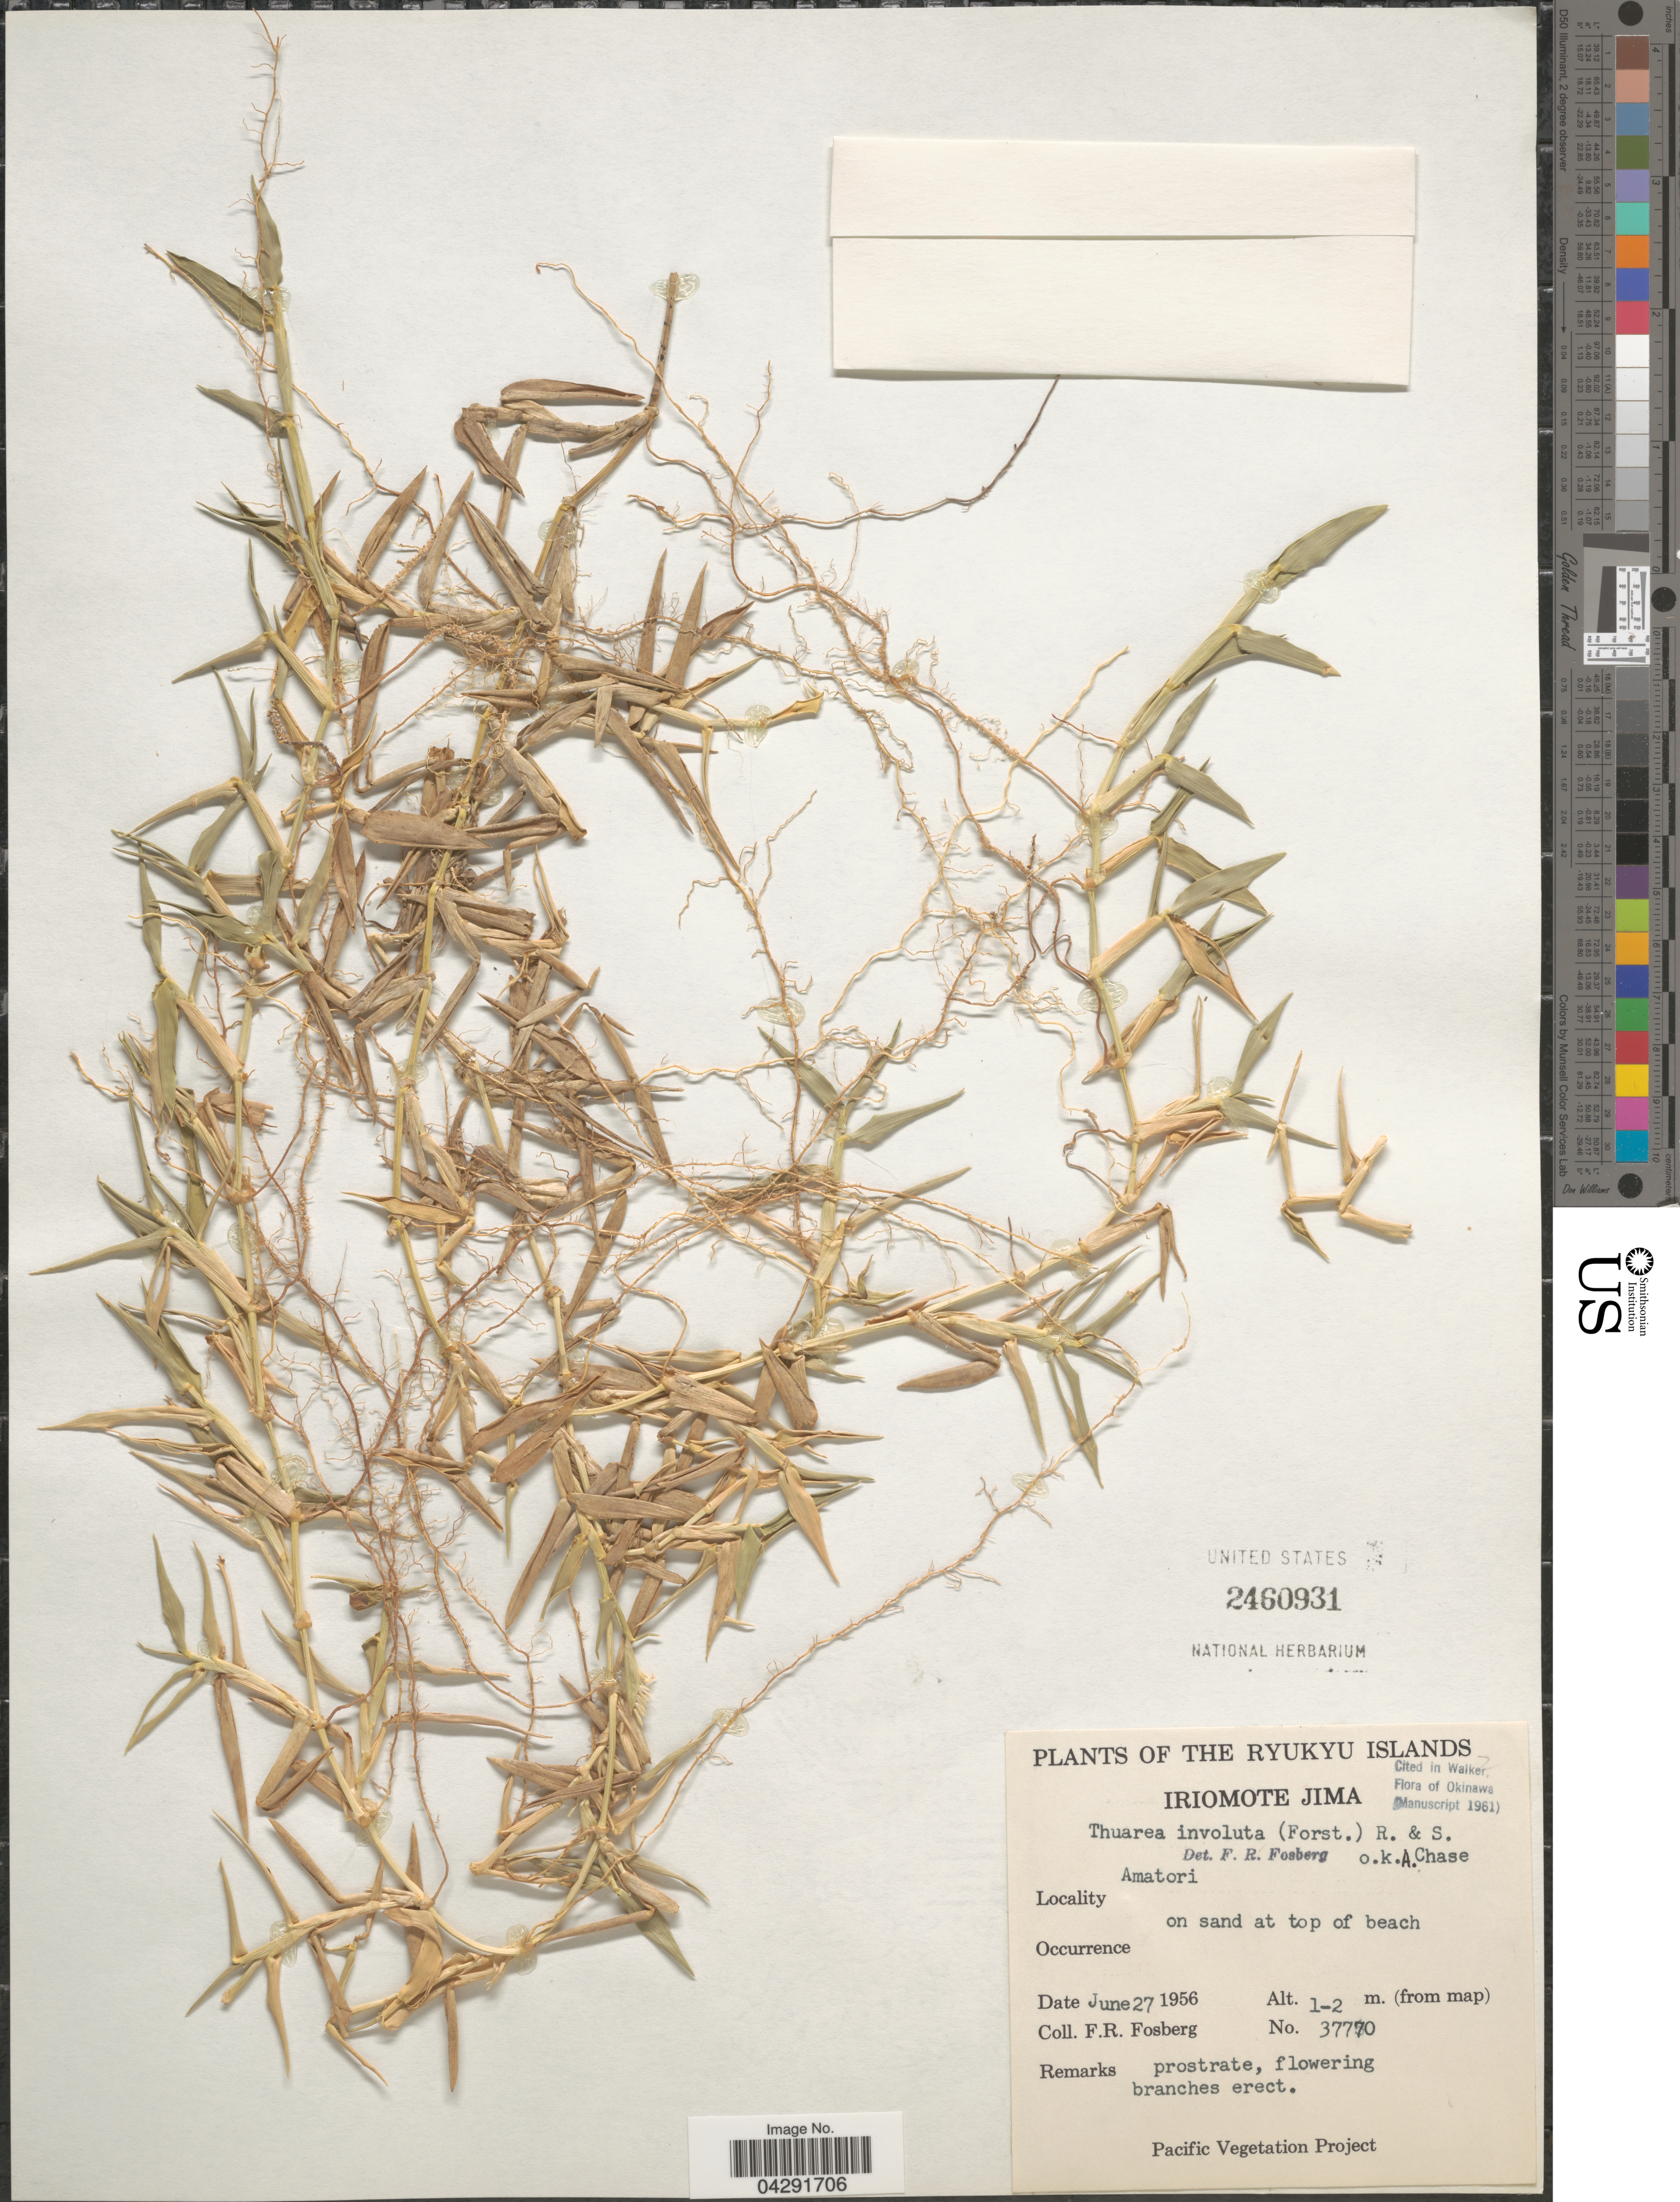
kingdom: Plantae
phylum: Tracheophyta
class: Liliopsida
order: Poales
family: Poaceae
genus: Thuarea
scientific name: Thuarea involuta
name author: (G. Forst.) R. Br. ex Sm.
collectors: F. R. Fosberg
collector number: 37770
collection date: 1956-06-27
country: Japan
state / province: Okinawa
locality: Ryukyu Islands. Iriomote Jima. Amatori. On sand at top of beach.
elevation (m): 1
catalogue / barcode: US 2460931